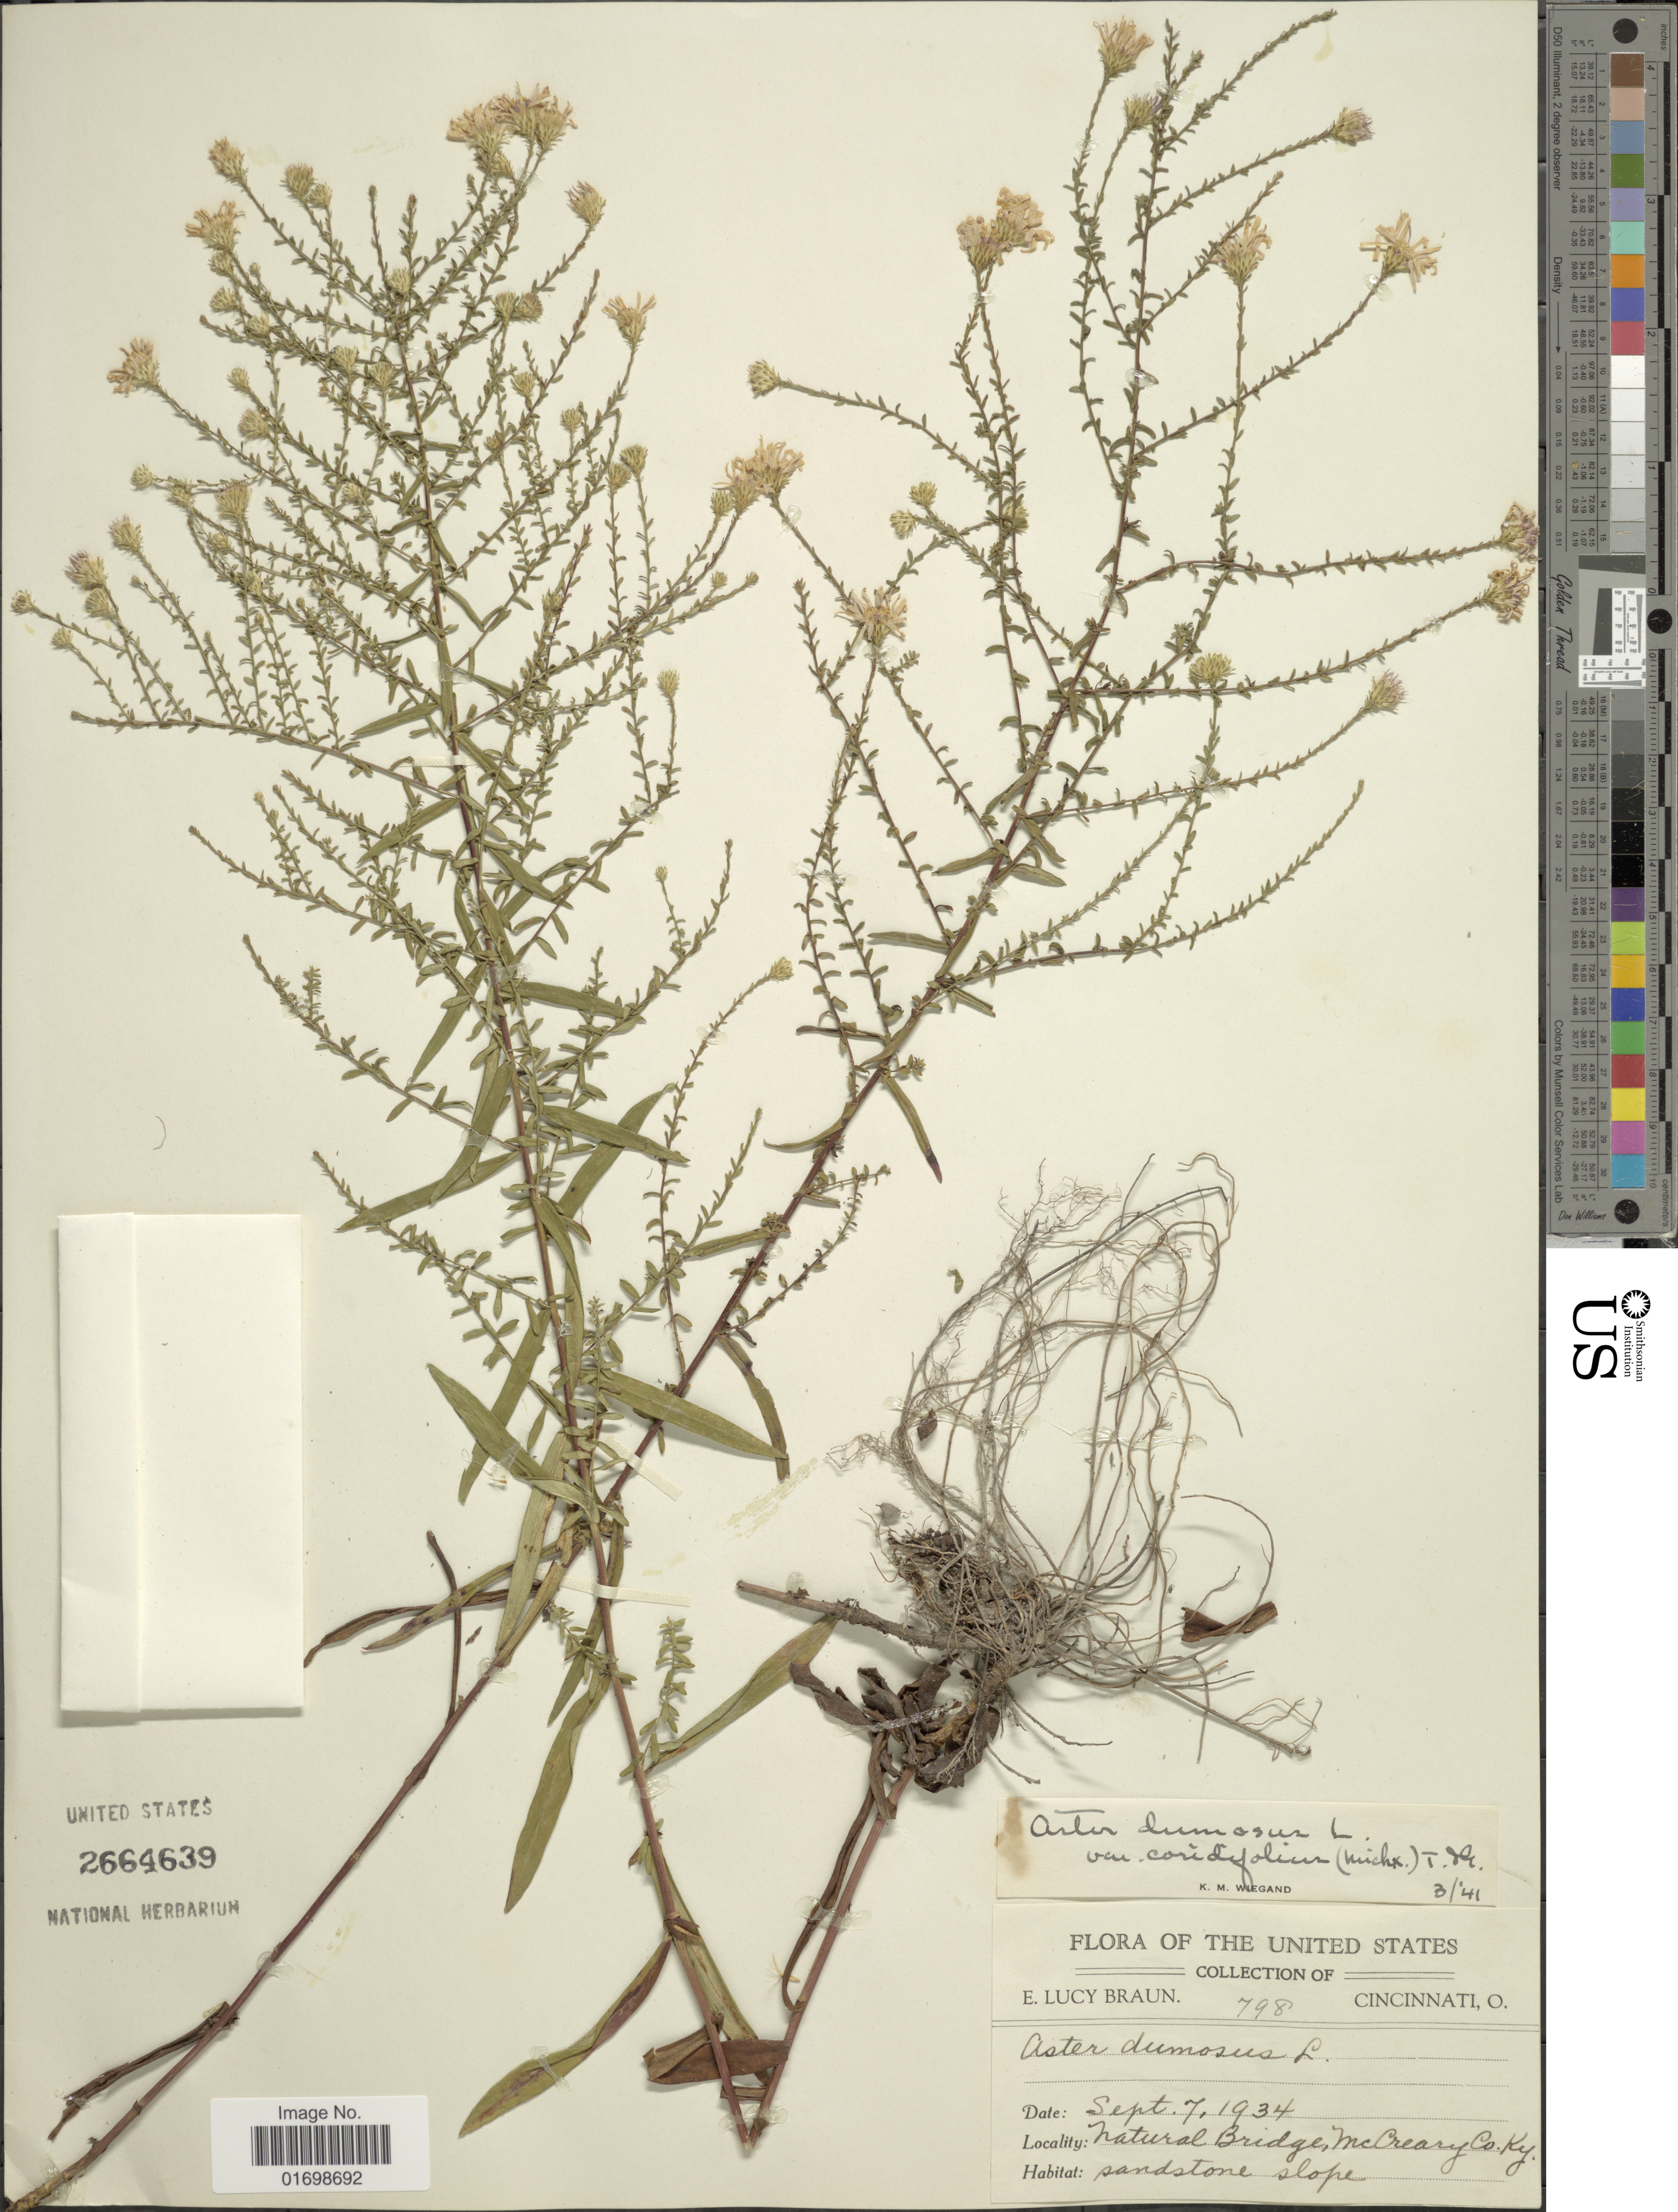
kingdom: Plantae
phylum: Tracheophyta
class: Magnoliopsida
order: Asterales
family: Asteraceae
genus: Symphyotrichum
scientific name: Symphyotrichum dumosum var. coridifolium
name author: (Michx.) Semple et al.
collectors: E. L. Braun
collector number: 798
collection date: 1934-09-07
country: United States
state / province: Kentucky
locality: Natural Bridge, MCreary Co. Ky.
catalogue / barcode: US 2664639